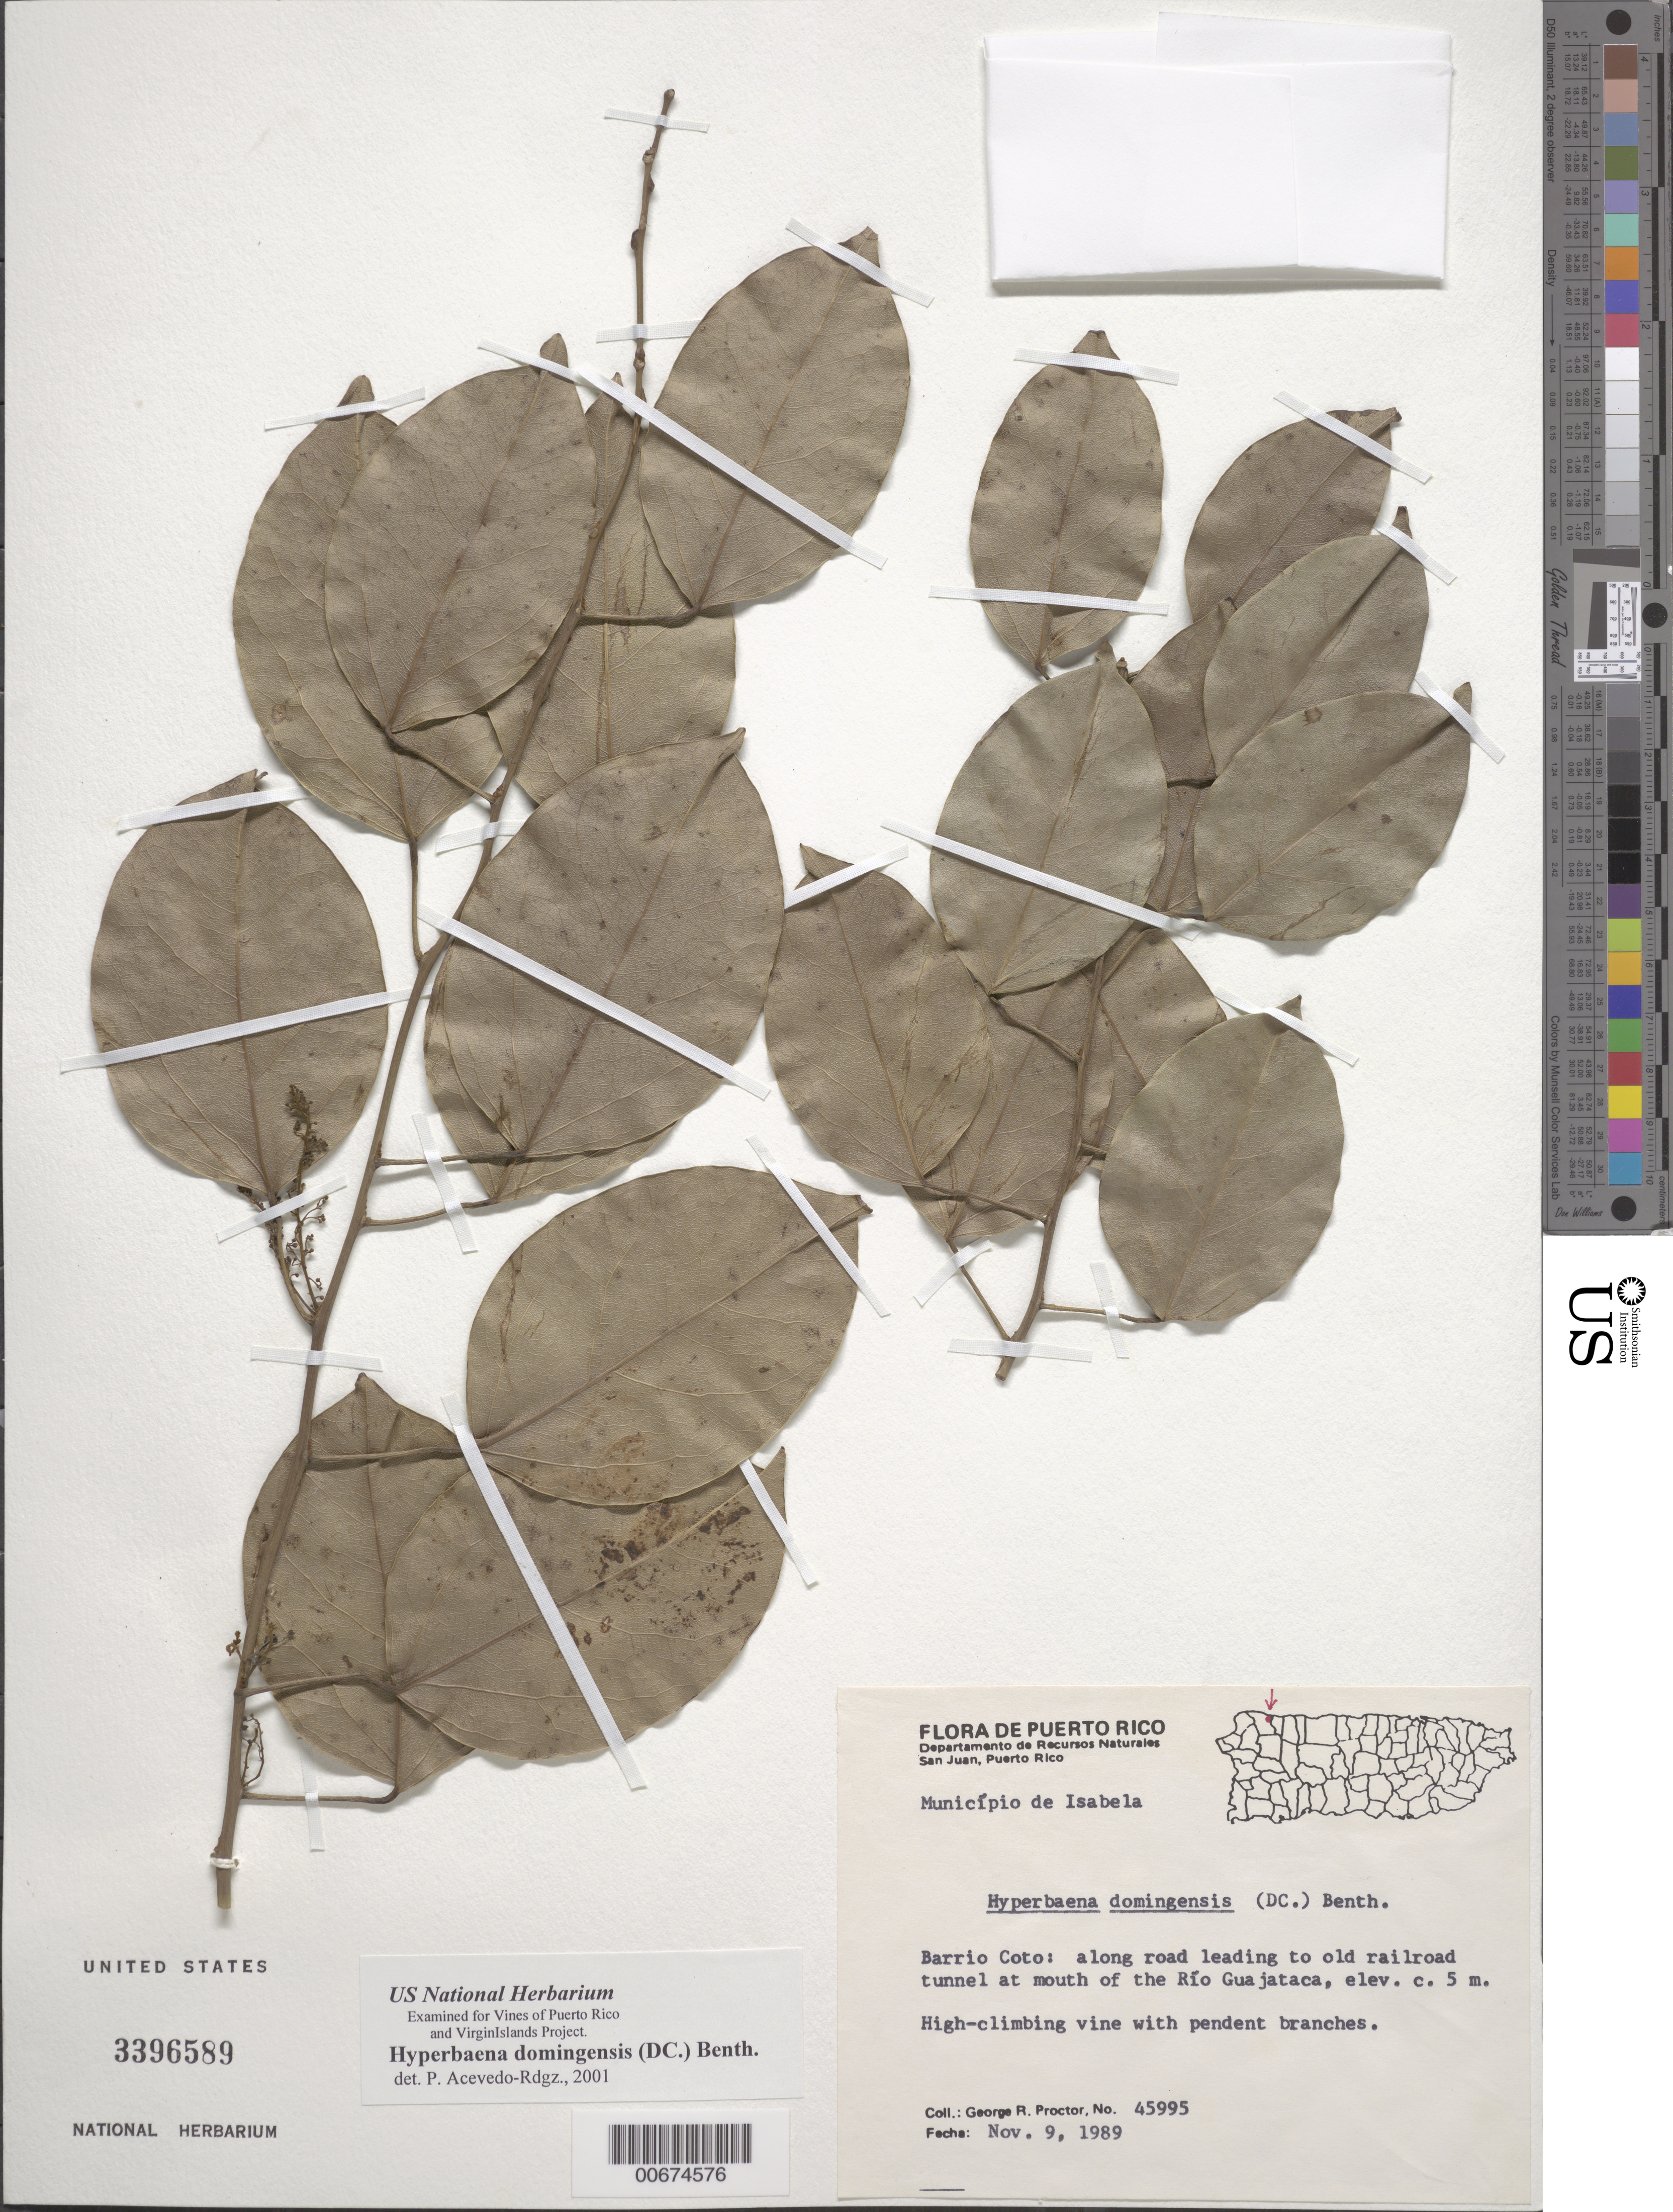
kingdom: Plantae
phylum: Tracheophyta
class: Magnoliopsida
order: Ranunculales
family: Menispermaceae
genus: Hyperbaena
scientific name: Hyperbaena domingensis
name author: (DC.) Benth.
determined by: Acevedo-Rodríguez, P., (BOT), Smithsonian Institution - National Museum of Natural History (UNITED STATES)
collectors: G. R. Proctor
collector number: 45995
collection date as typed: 09 Nov 1989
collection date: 1989-11-09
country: Puerto Rico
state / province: Isabela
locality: Município de Isabela, Barrio Coto, along road leading to old railroad tunnel at mouth of Río Guajataca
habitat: along road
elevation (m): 5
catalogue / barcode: US 3396589